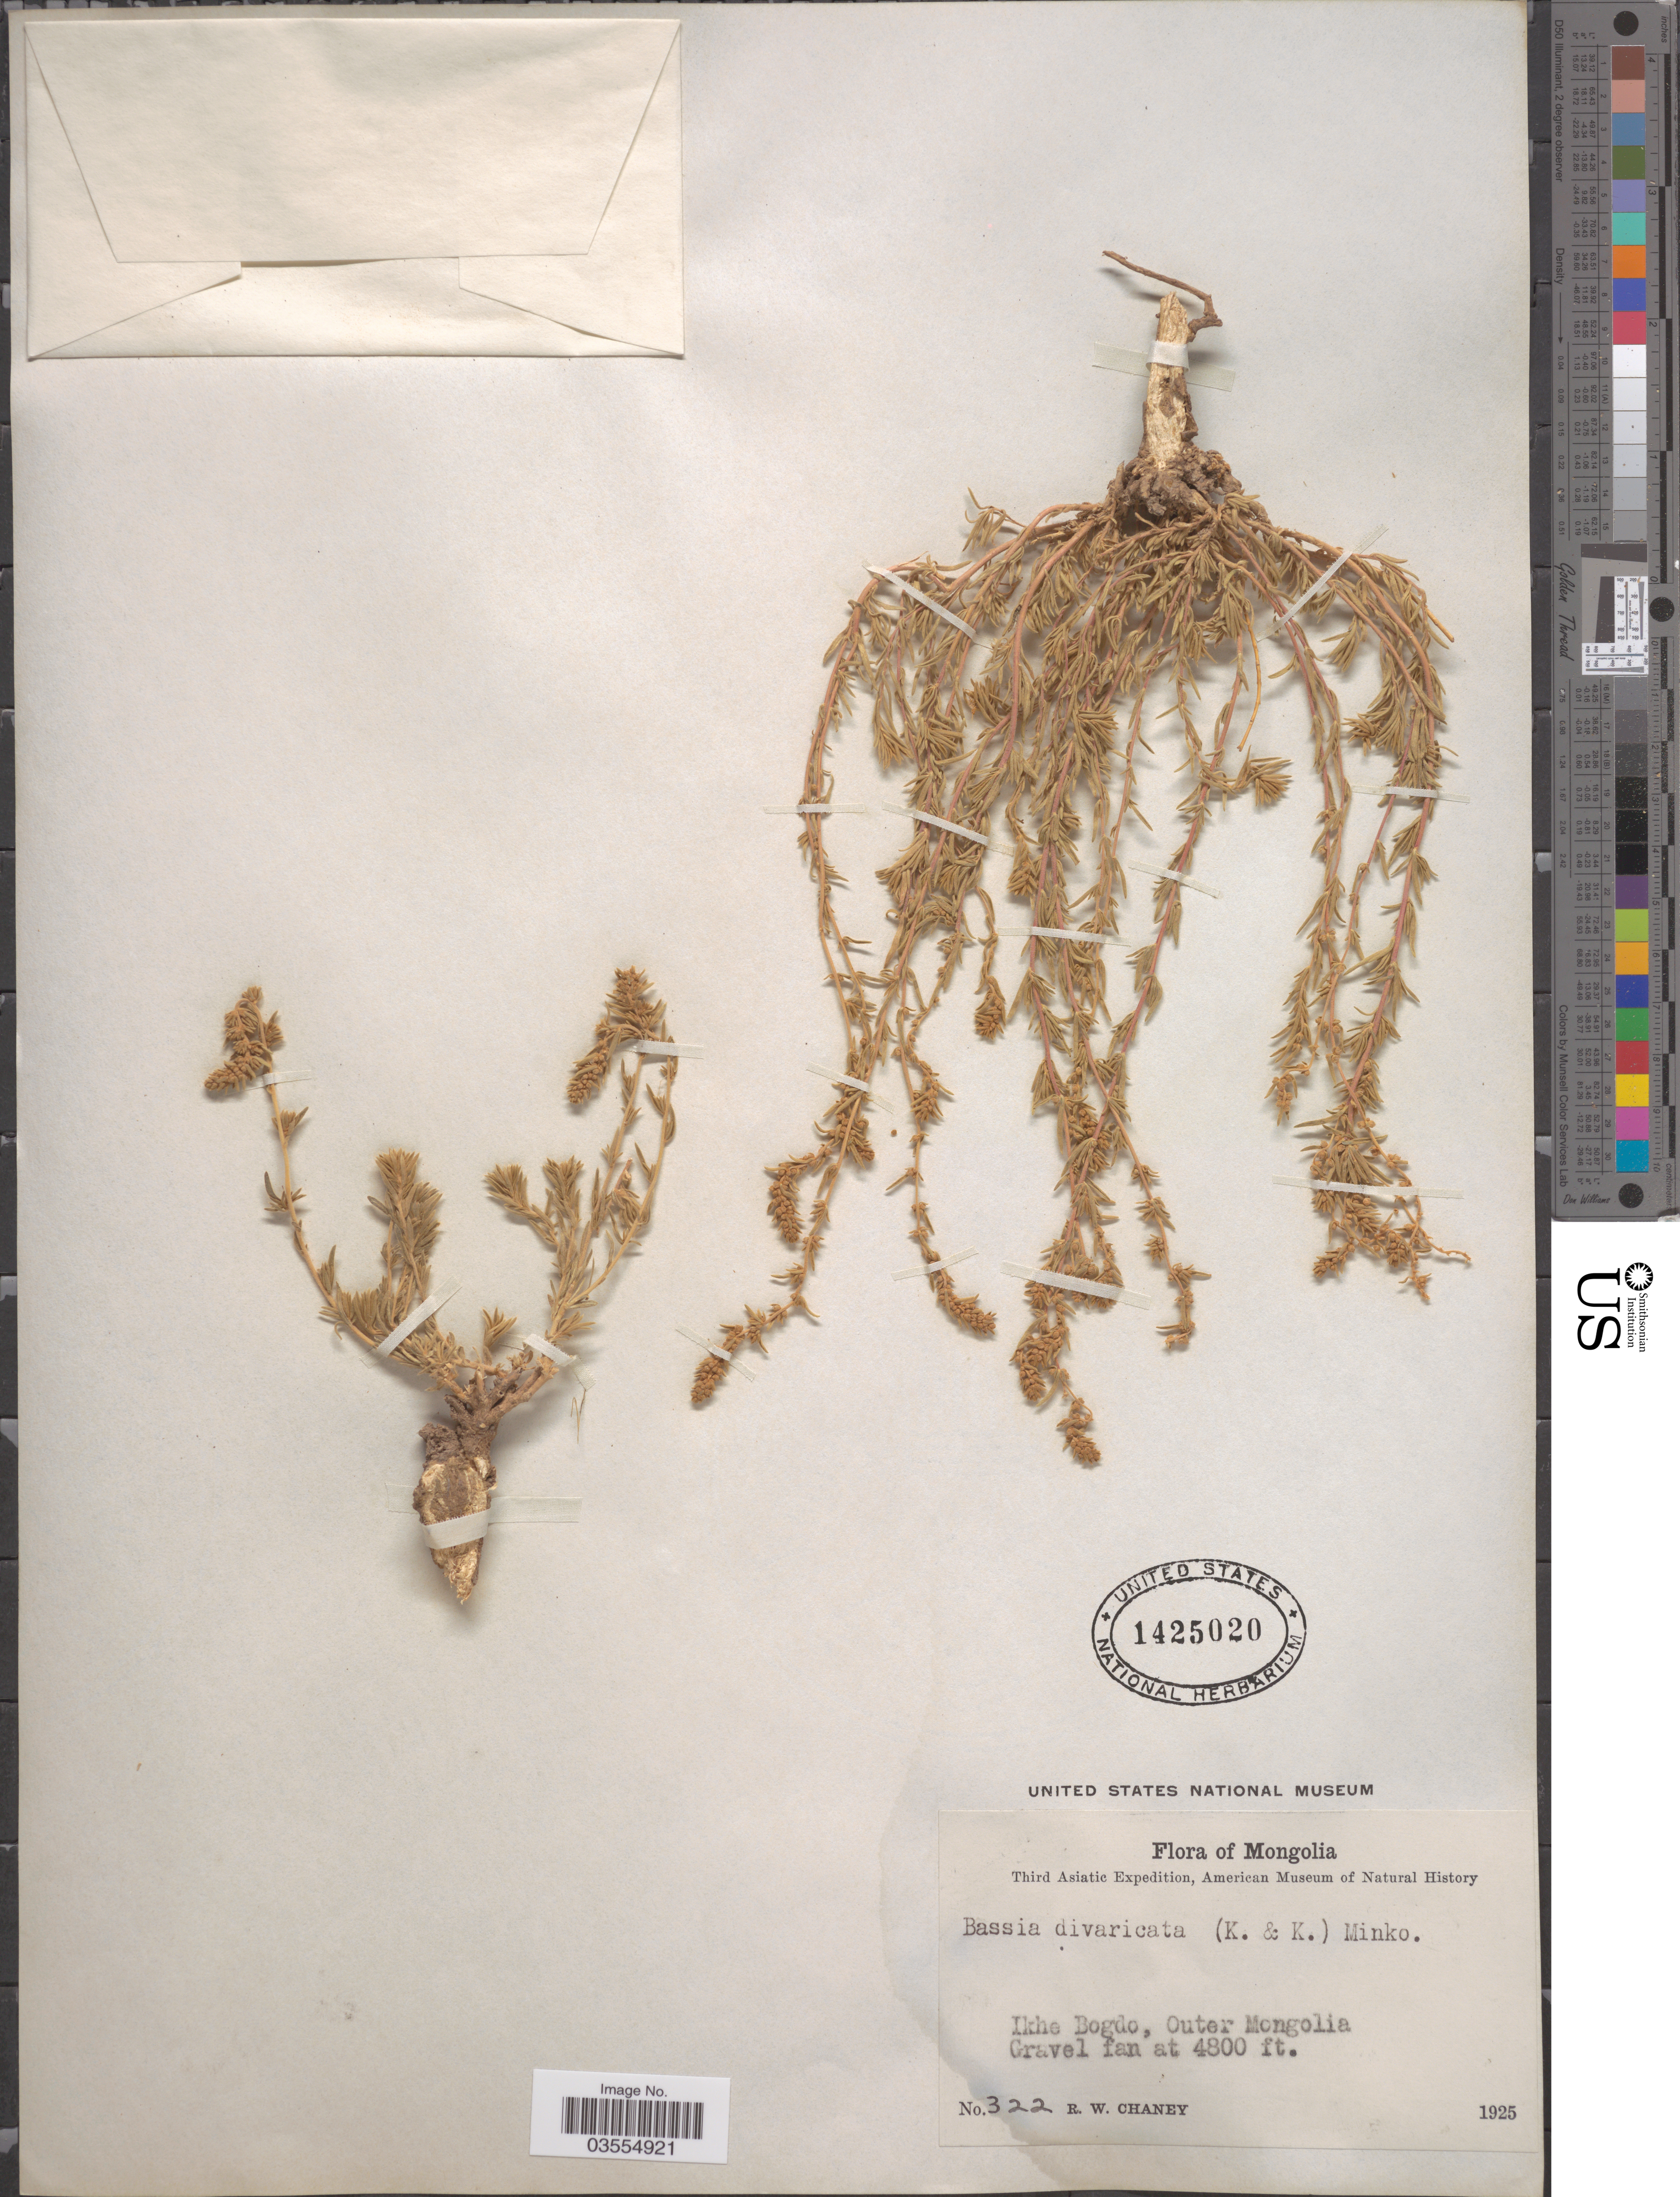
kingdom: Plantae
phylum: Tracheophyta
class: Magnoliopsida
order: Caryophyllales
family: Amaranthaceae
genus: Bassia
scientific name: Bassia sp.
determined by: Strong, Mark T., (BOT), Smithsonian Institution - National Museum of Natural History (UNITED STATES)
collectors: R. Chaney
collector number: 322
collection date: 1925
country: Mongolia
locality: Mongolia. Ikhe Bogdo, Outer Mongolia. Gravel fan.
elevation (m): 1463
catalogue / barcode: US 1425020